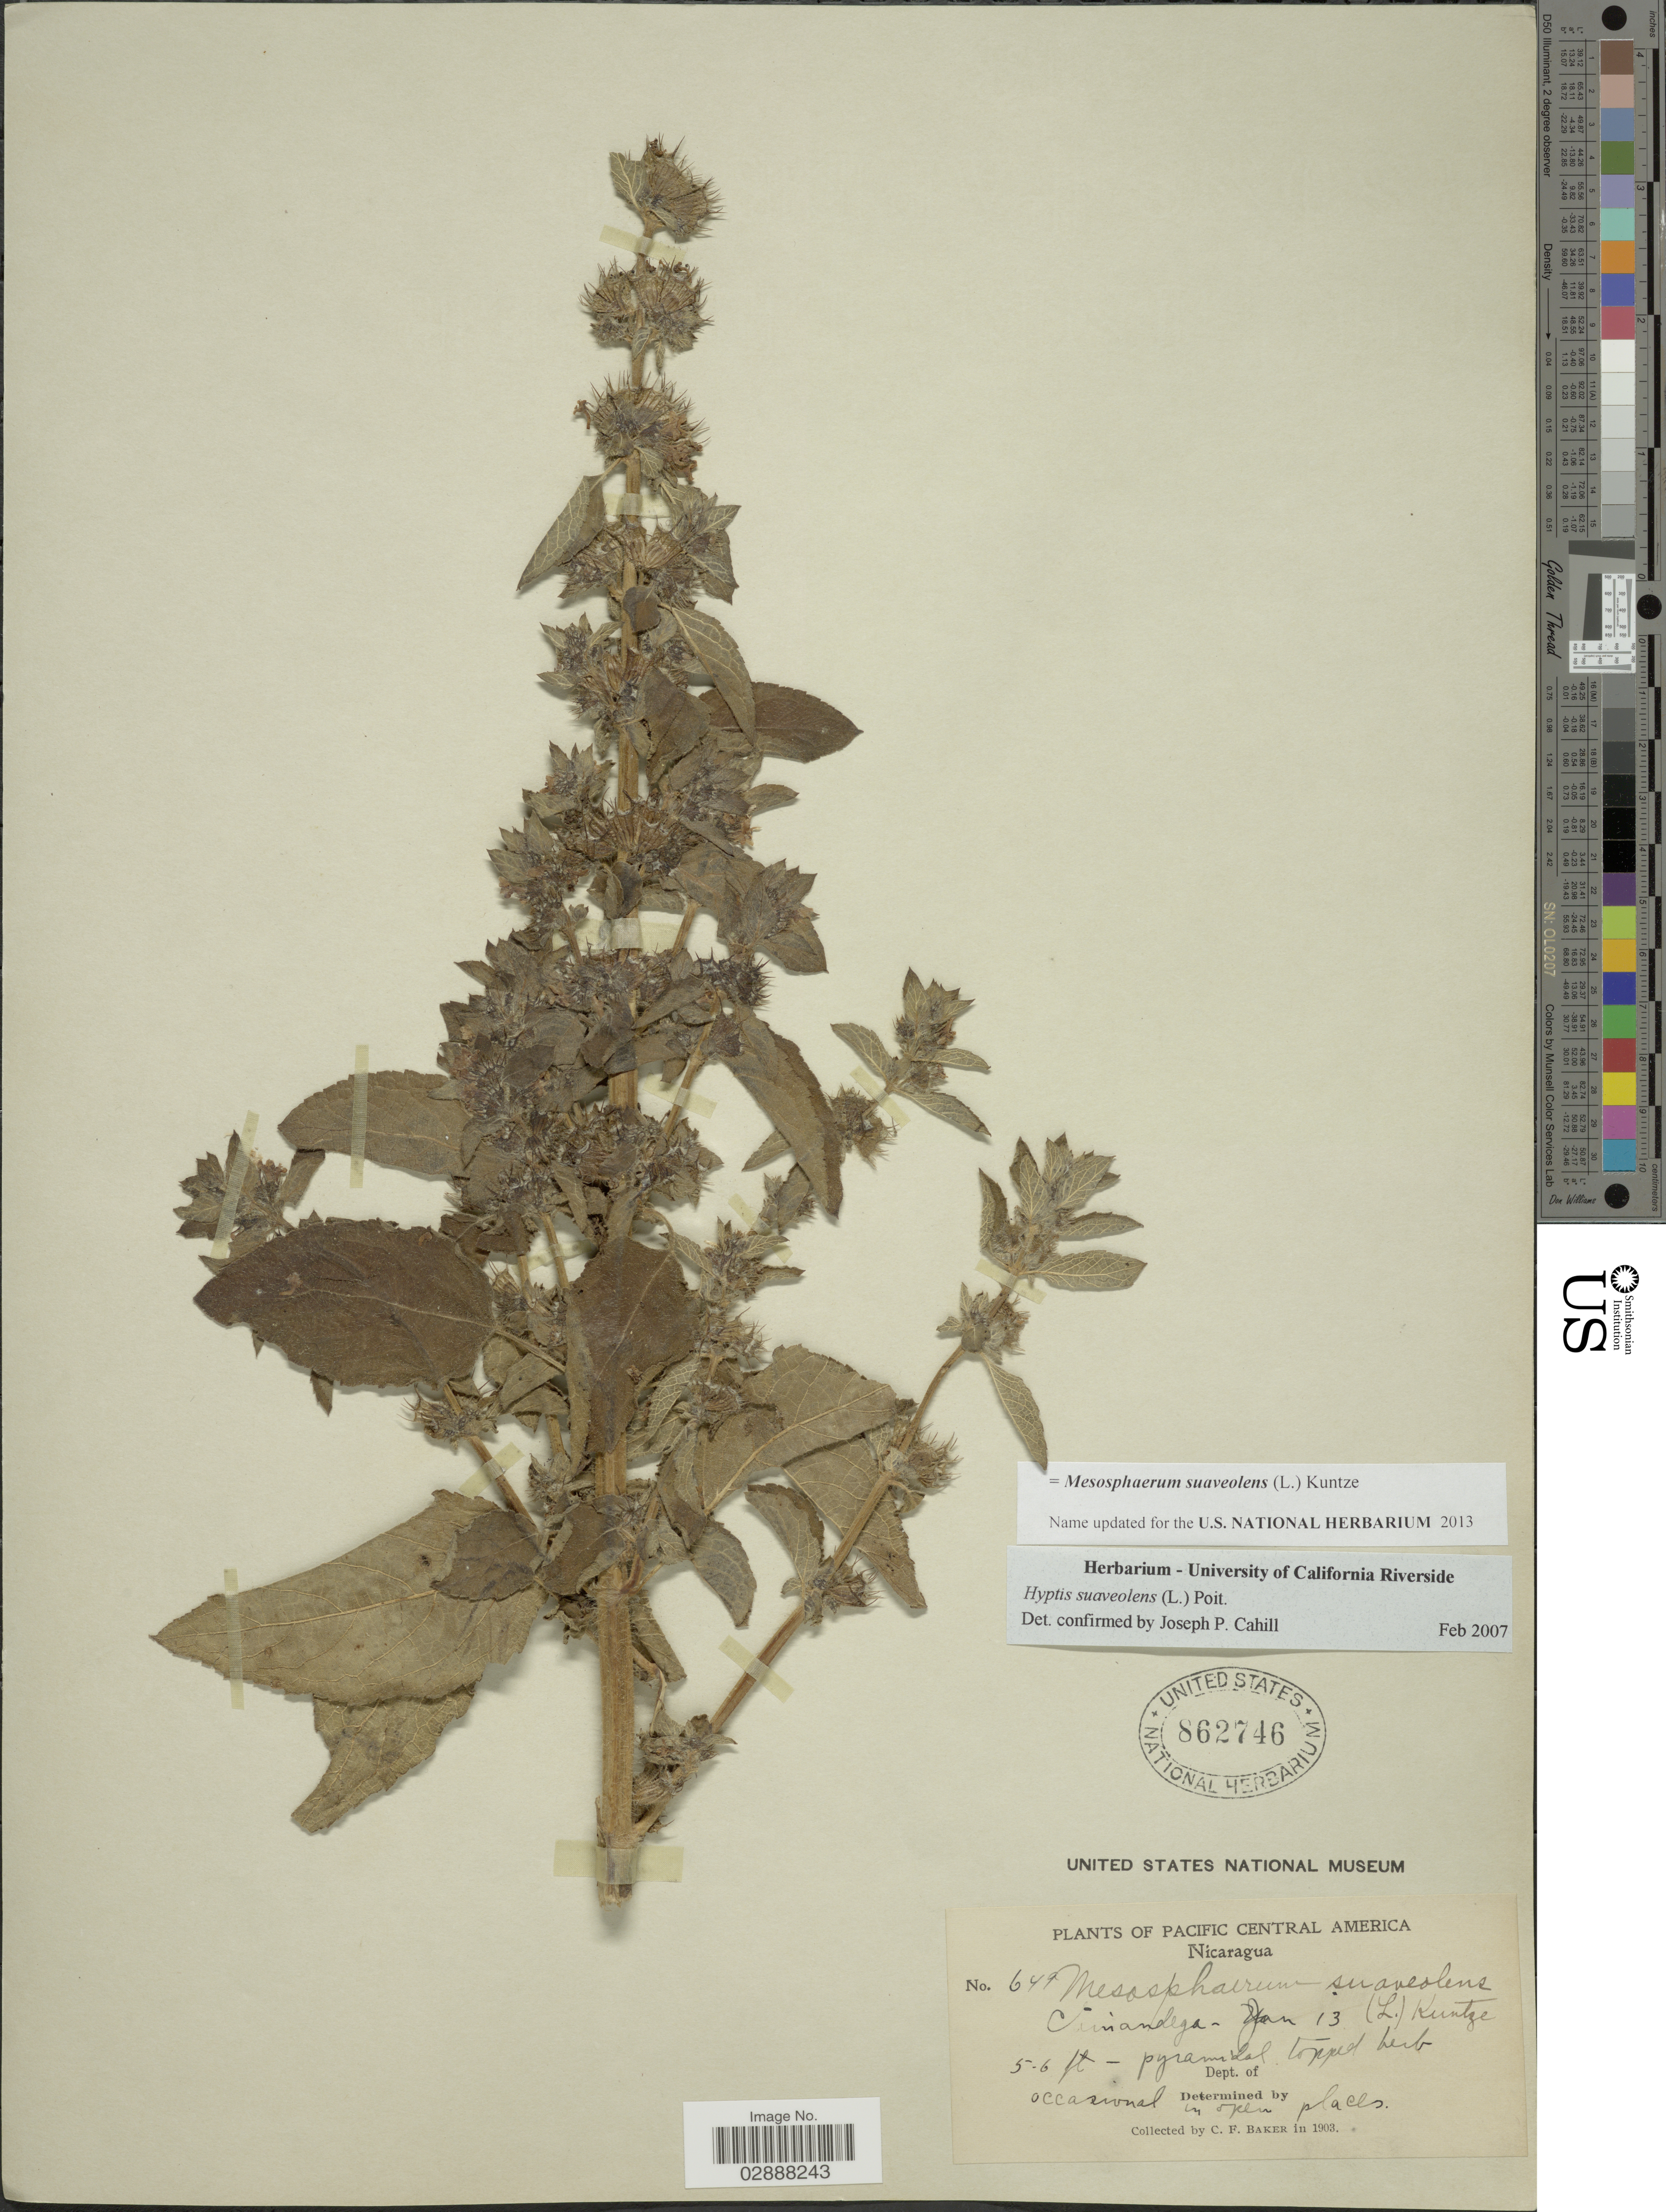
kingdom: Plantae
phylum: Tracheophyta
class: Magnoliopsida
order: Lamiales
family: Lamiaceae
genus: Mesosphaerum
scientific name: Mesosphaerum suaveolens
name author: (L.) Kuntze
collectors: C. F. Baker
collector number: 649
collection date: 1903-01-13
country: Nicaragua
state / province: Chinandega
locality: Pacific Central America.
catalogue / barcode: US 862746